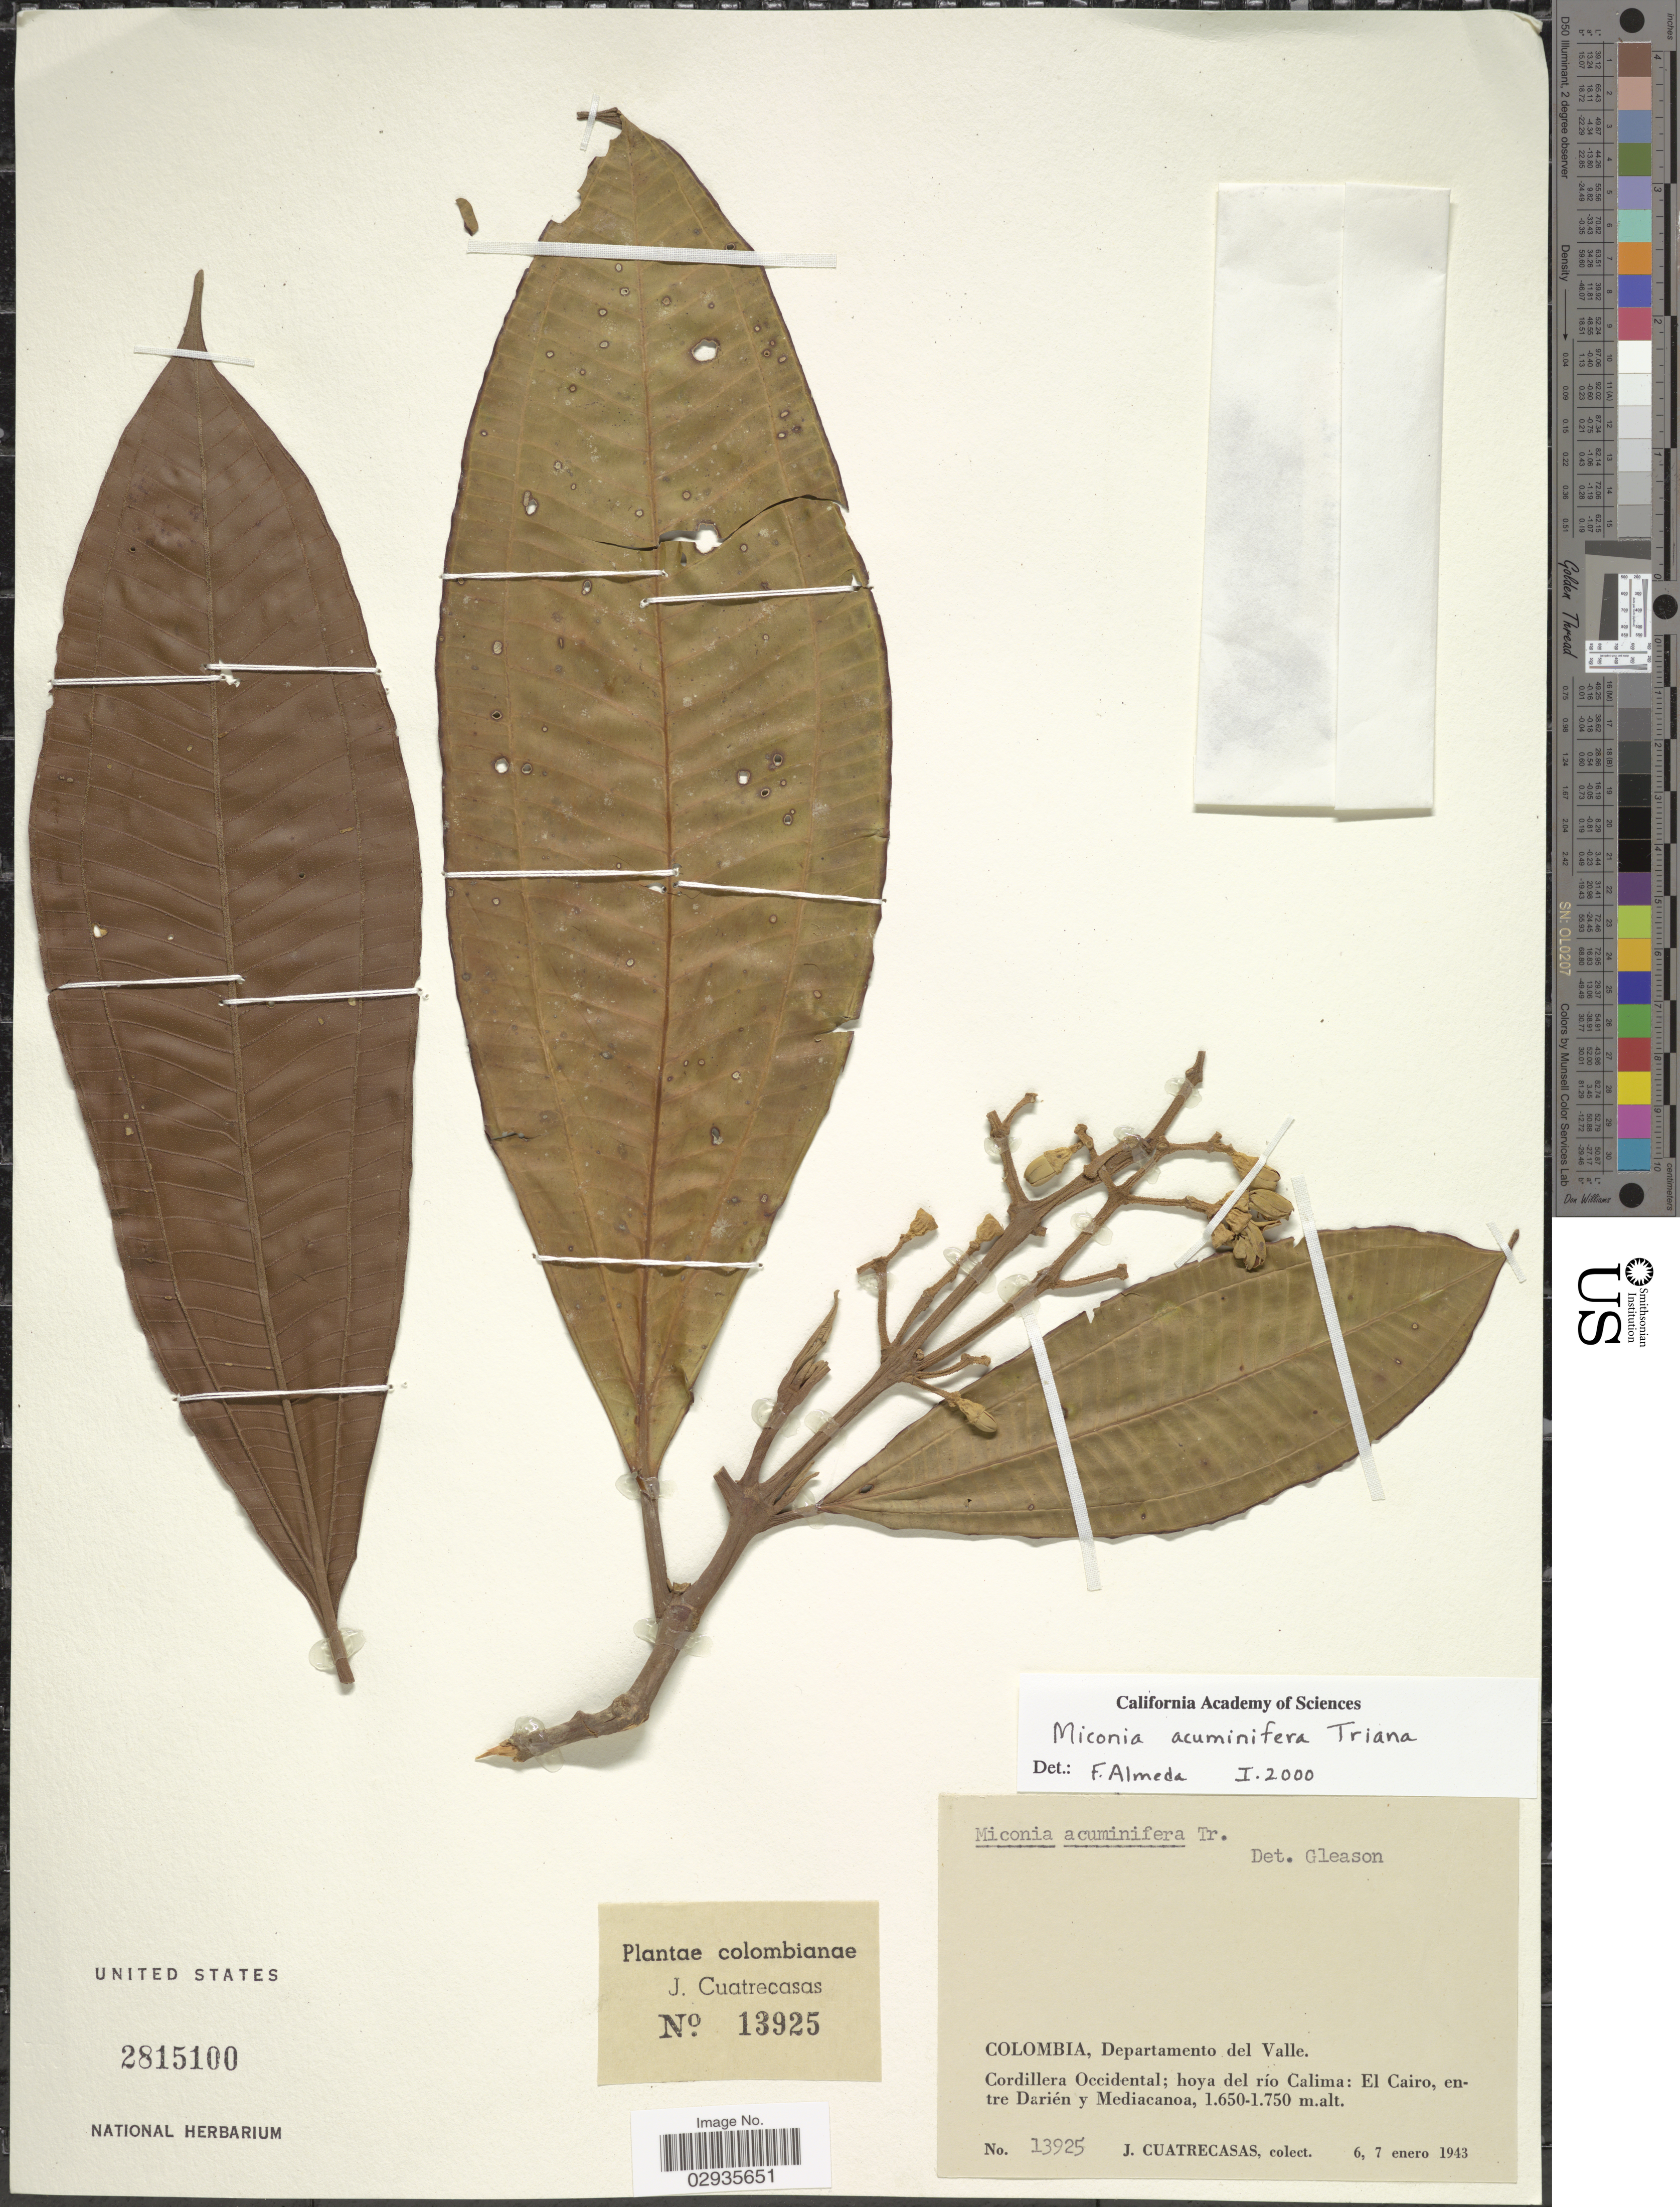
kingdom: Plantae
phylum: Tracheophyta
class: Magnoliopsida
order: Myrtales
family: Melastomataceae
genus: Miconia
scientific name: Miconia acuminifera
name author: Triana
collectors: J. Cuatrecasas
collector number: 13925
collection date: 1943-01-06/1943-01-07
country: Colombia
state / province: Valle del Cauca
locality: Departamento del Valle. Cordillera Occidental; hoya del río Calima: El Cairo, entre Darién y Mediacanoa.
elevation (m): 1650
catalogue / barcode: US 2815100